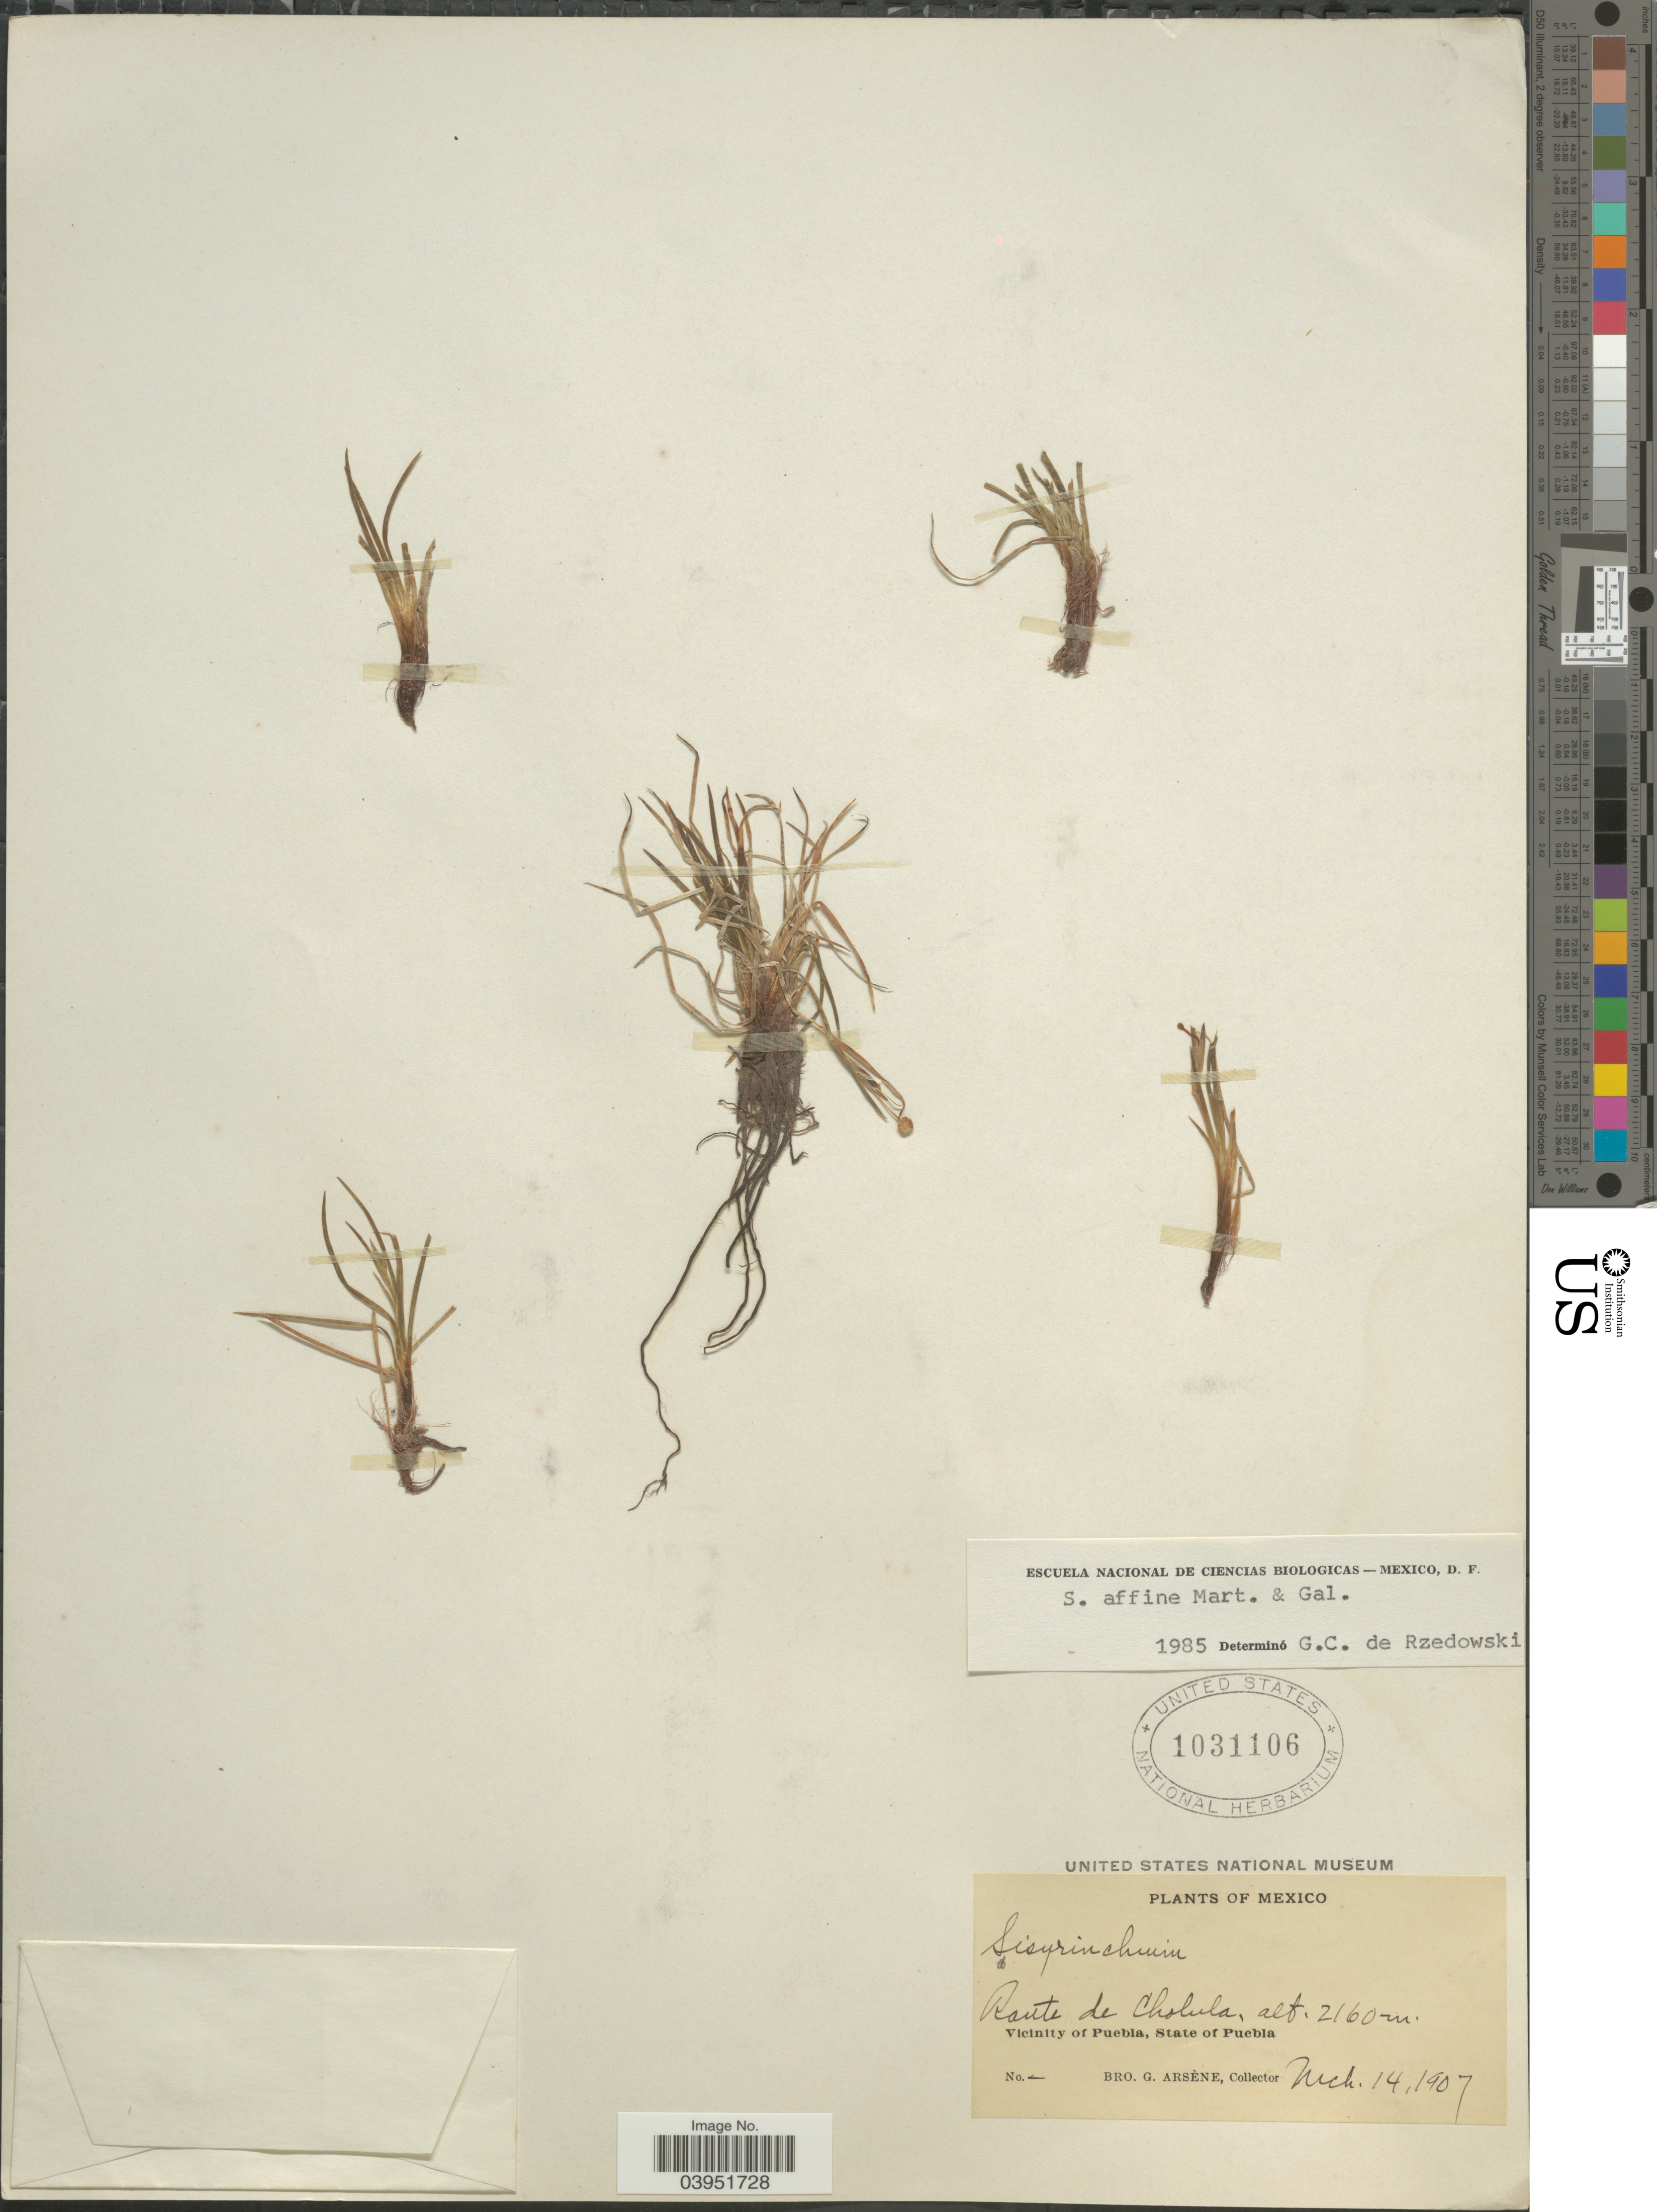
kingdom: Plantae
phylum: Tracheophyta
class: Liliopsida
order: Asparagales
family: Iridaceae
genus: Sisyrinchium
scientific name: Sisyrinchium affine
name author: M. Martens & Galeotti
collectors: Bro. G. Arsène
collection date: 1907-03-14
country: Mexico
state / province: Puebla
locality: Route de Cholula. Vicinity of Puebla.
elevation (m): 2160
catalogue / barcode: US 1031106